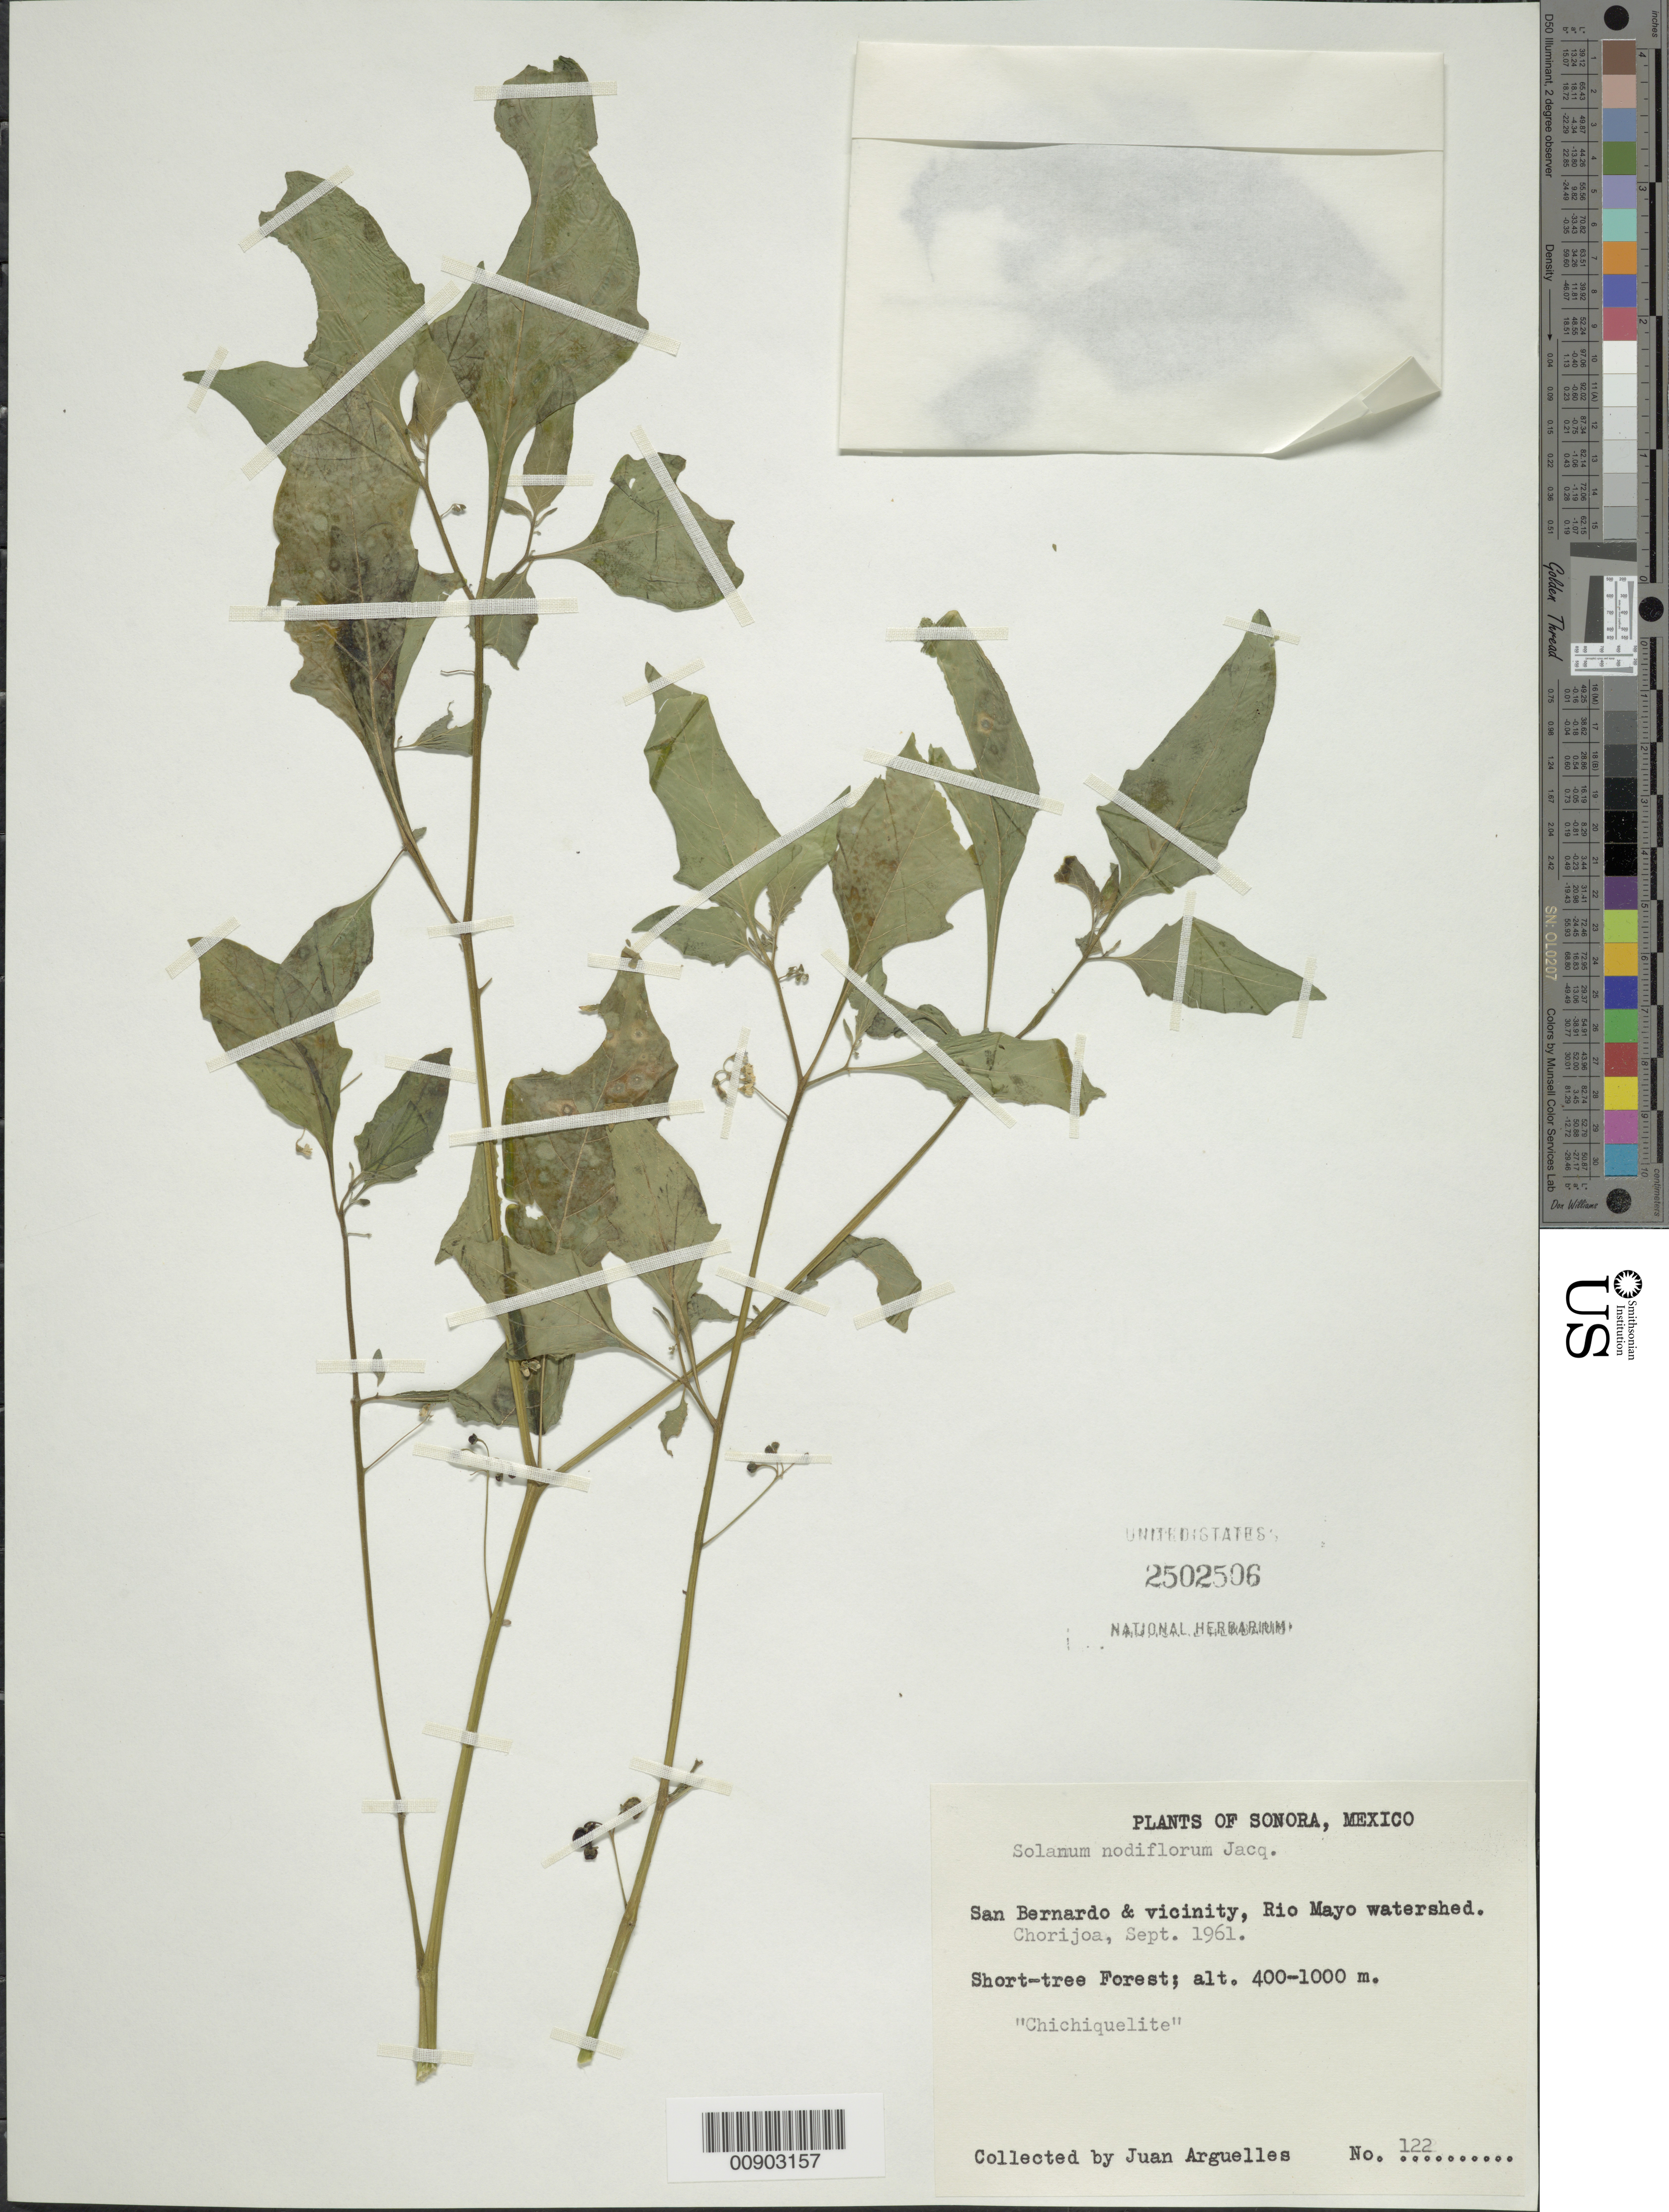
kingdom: Plantae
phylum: Tracheophyta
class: Magnoliopsida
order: Solanales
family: Solanaceae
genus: Solanum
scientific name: Solanum americanum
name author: Mill.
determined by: Knapp, S. D.; Särkinen, T.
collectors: J. Arguelles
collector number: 122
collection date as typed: Sep 1961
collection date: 1961-09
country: Mexico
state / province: Sonora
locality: San Bernardo and vicinity, Río Mayo watershed, Chorijoa, Sonora.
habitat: Short-tree Forest.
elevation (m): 1000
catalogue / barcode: US 2502506